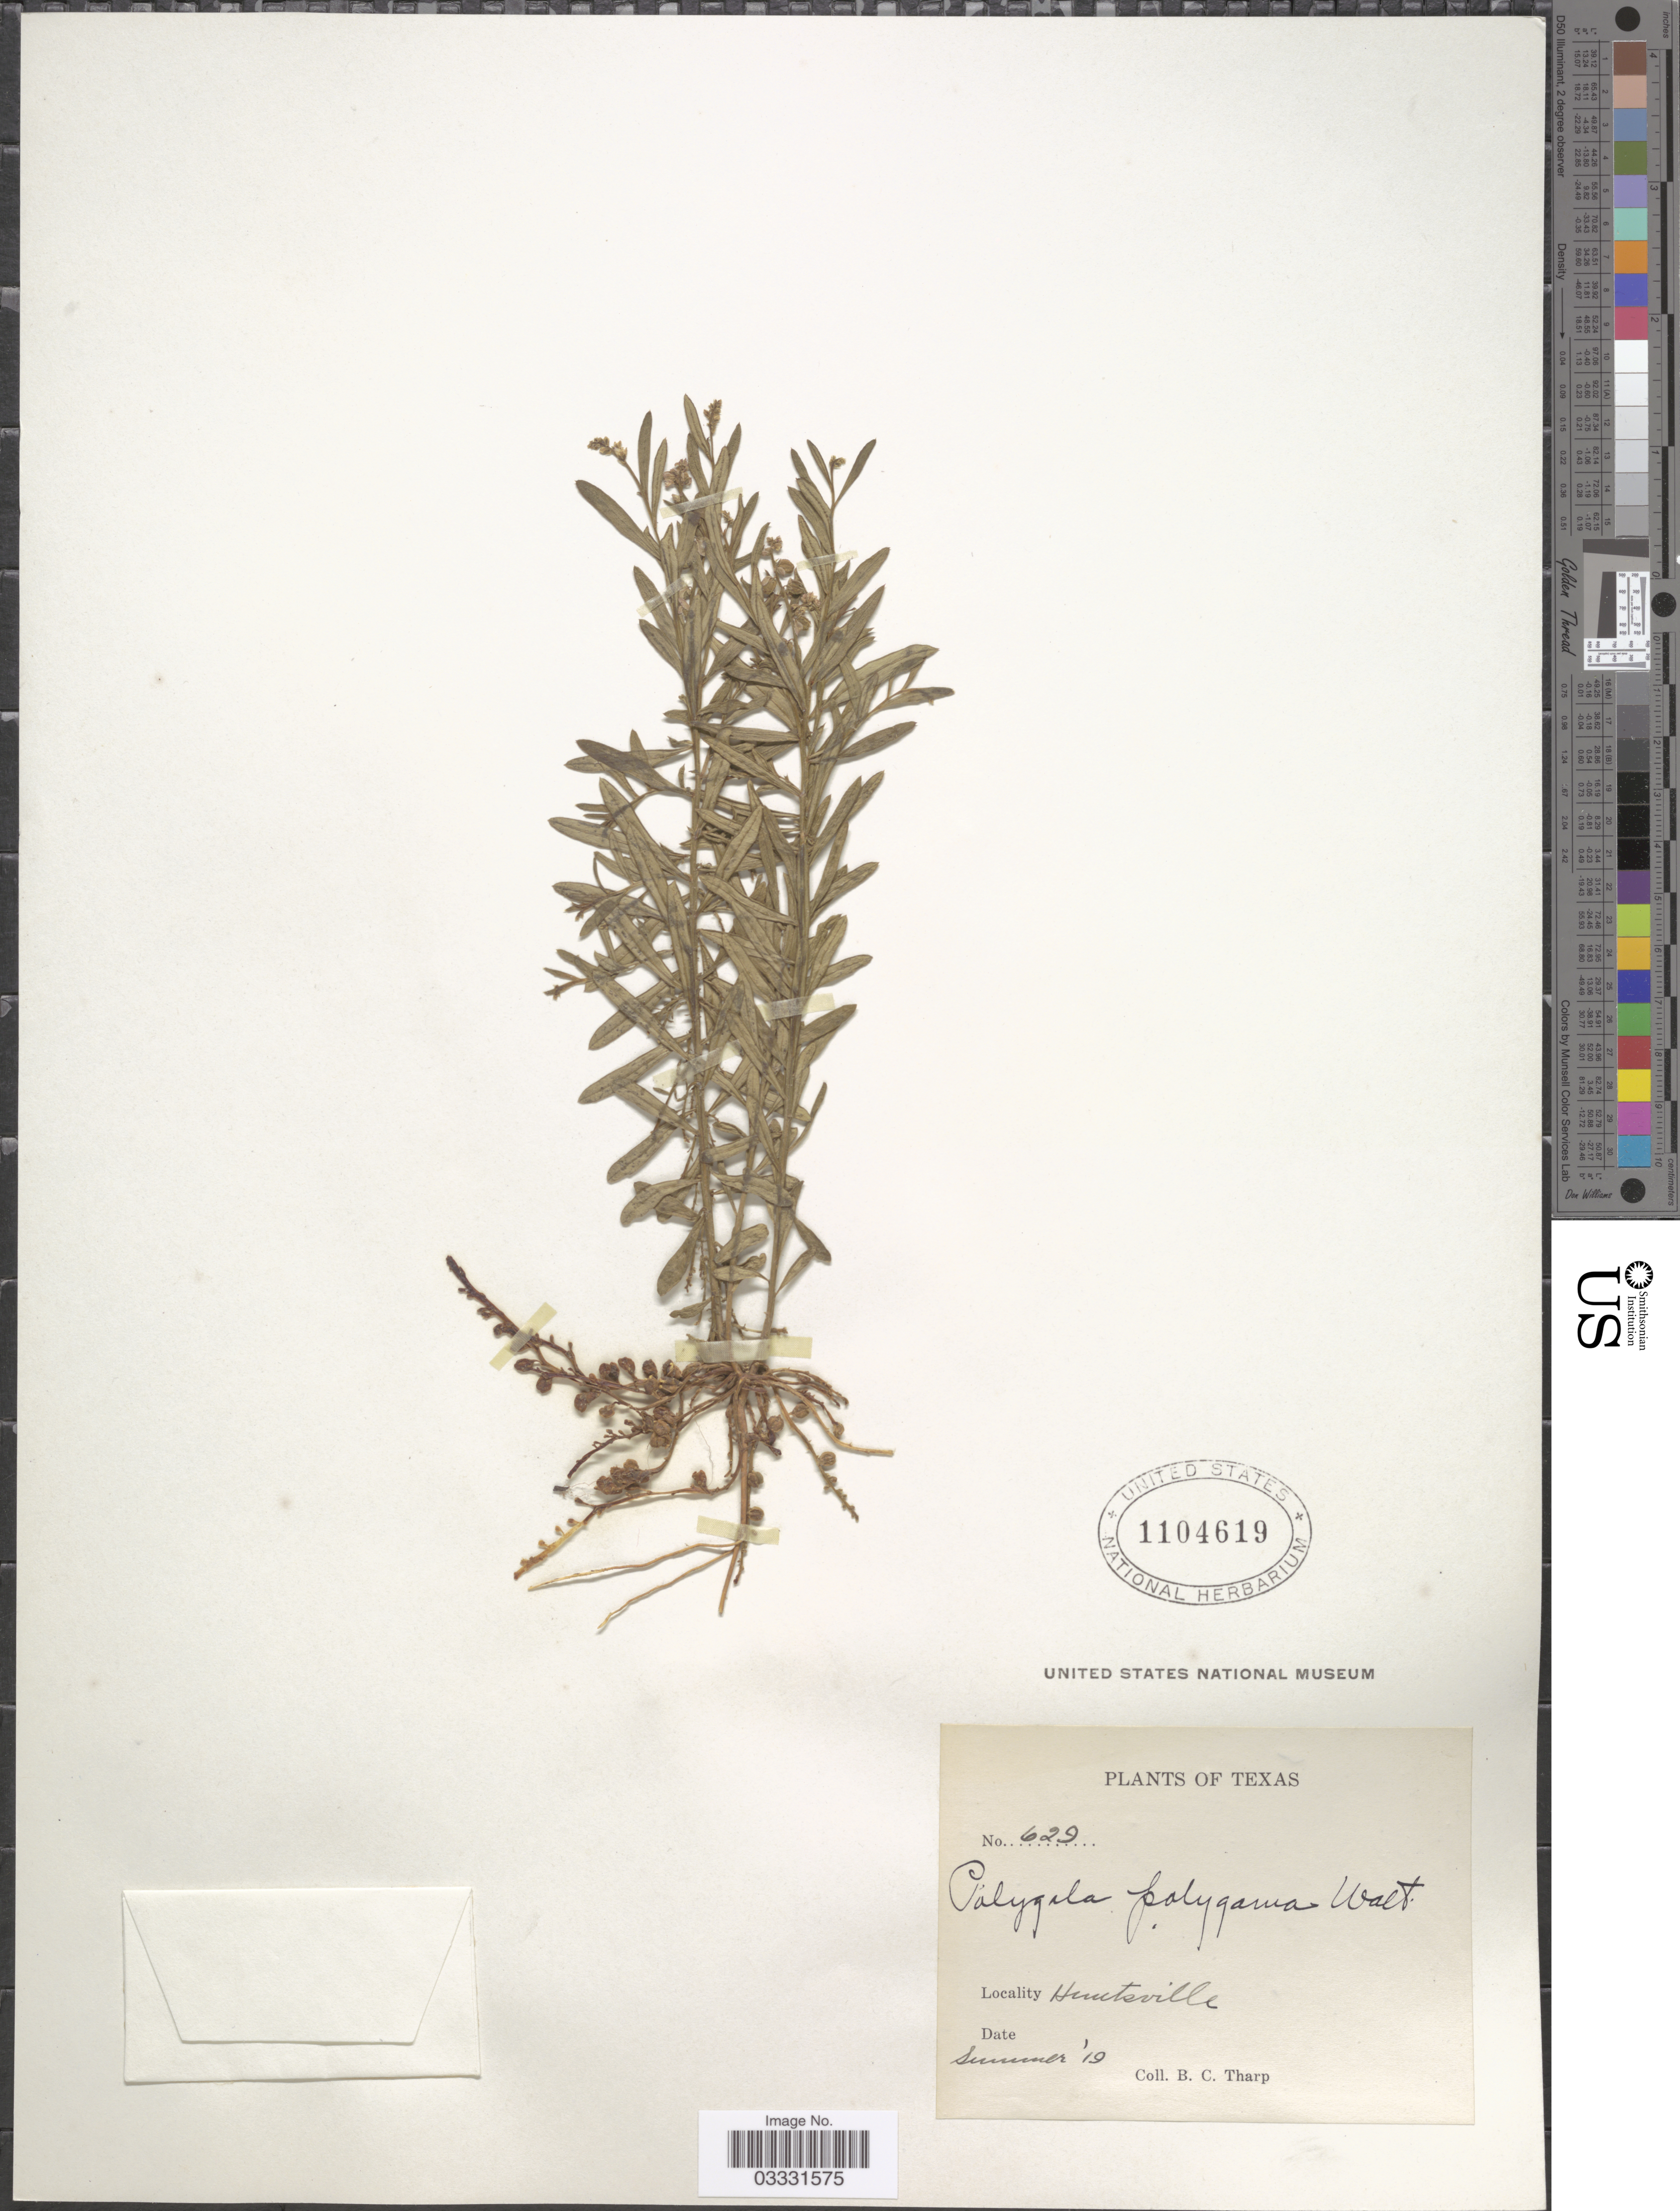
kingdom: Plantae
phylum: Tracheophyta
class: Magnoliopsida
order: Fabales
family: Polygalaceae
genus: Polygala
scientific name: Polygala polygama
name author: Walter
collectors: B. C. Tharp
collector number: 629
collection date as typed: summer '19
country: United States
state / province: Texas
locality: Huntsville.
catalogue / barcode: US 1104619